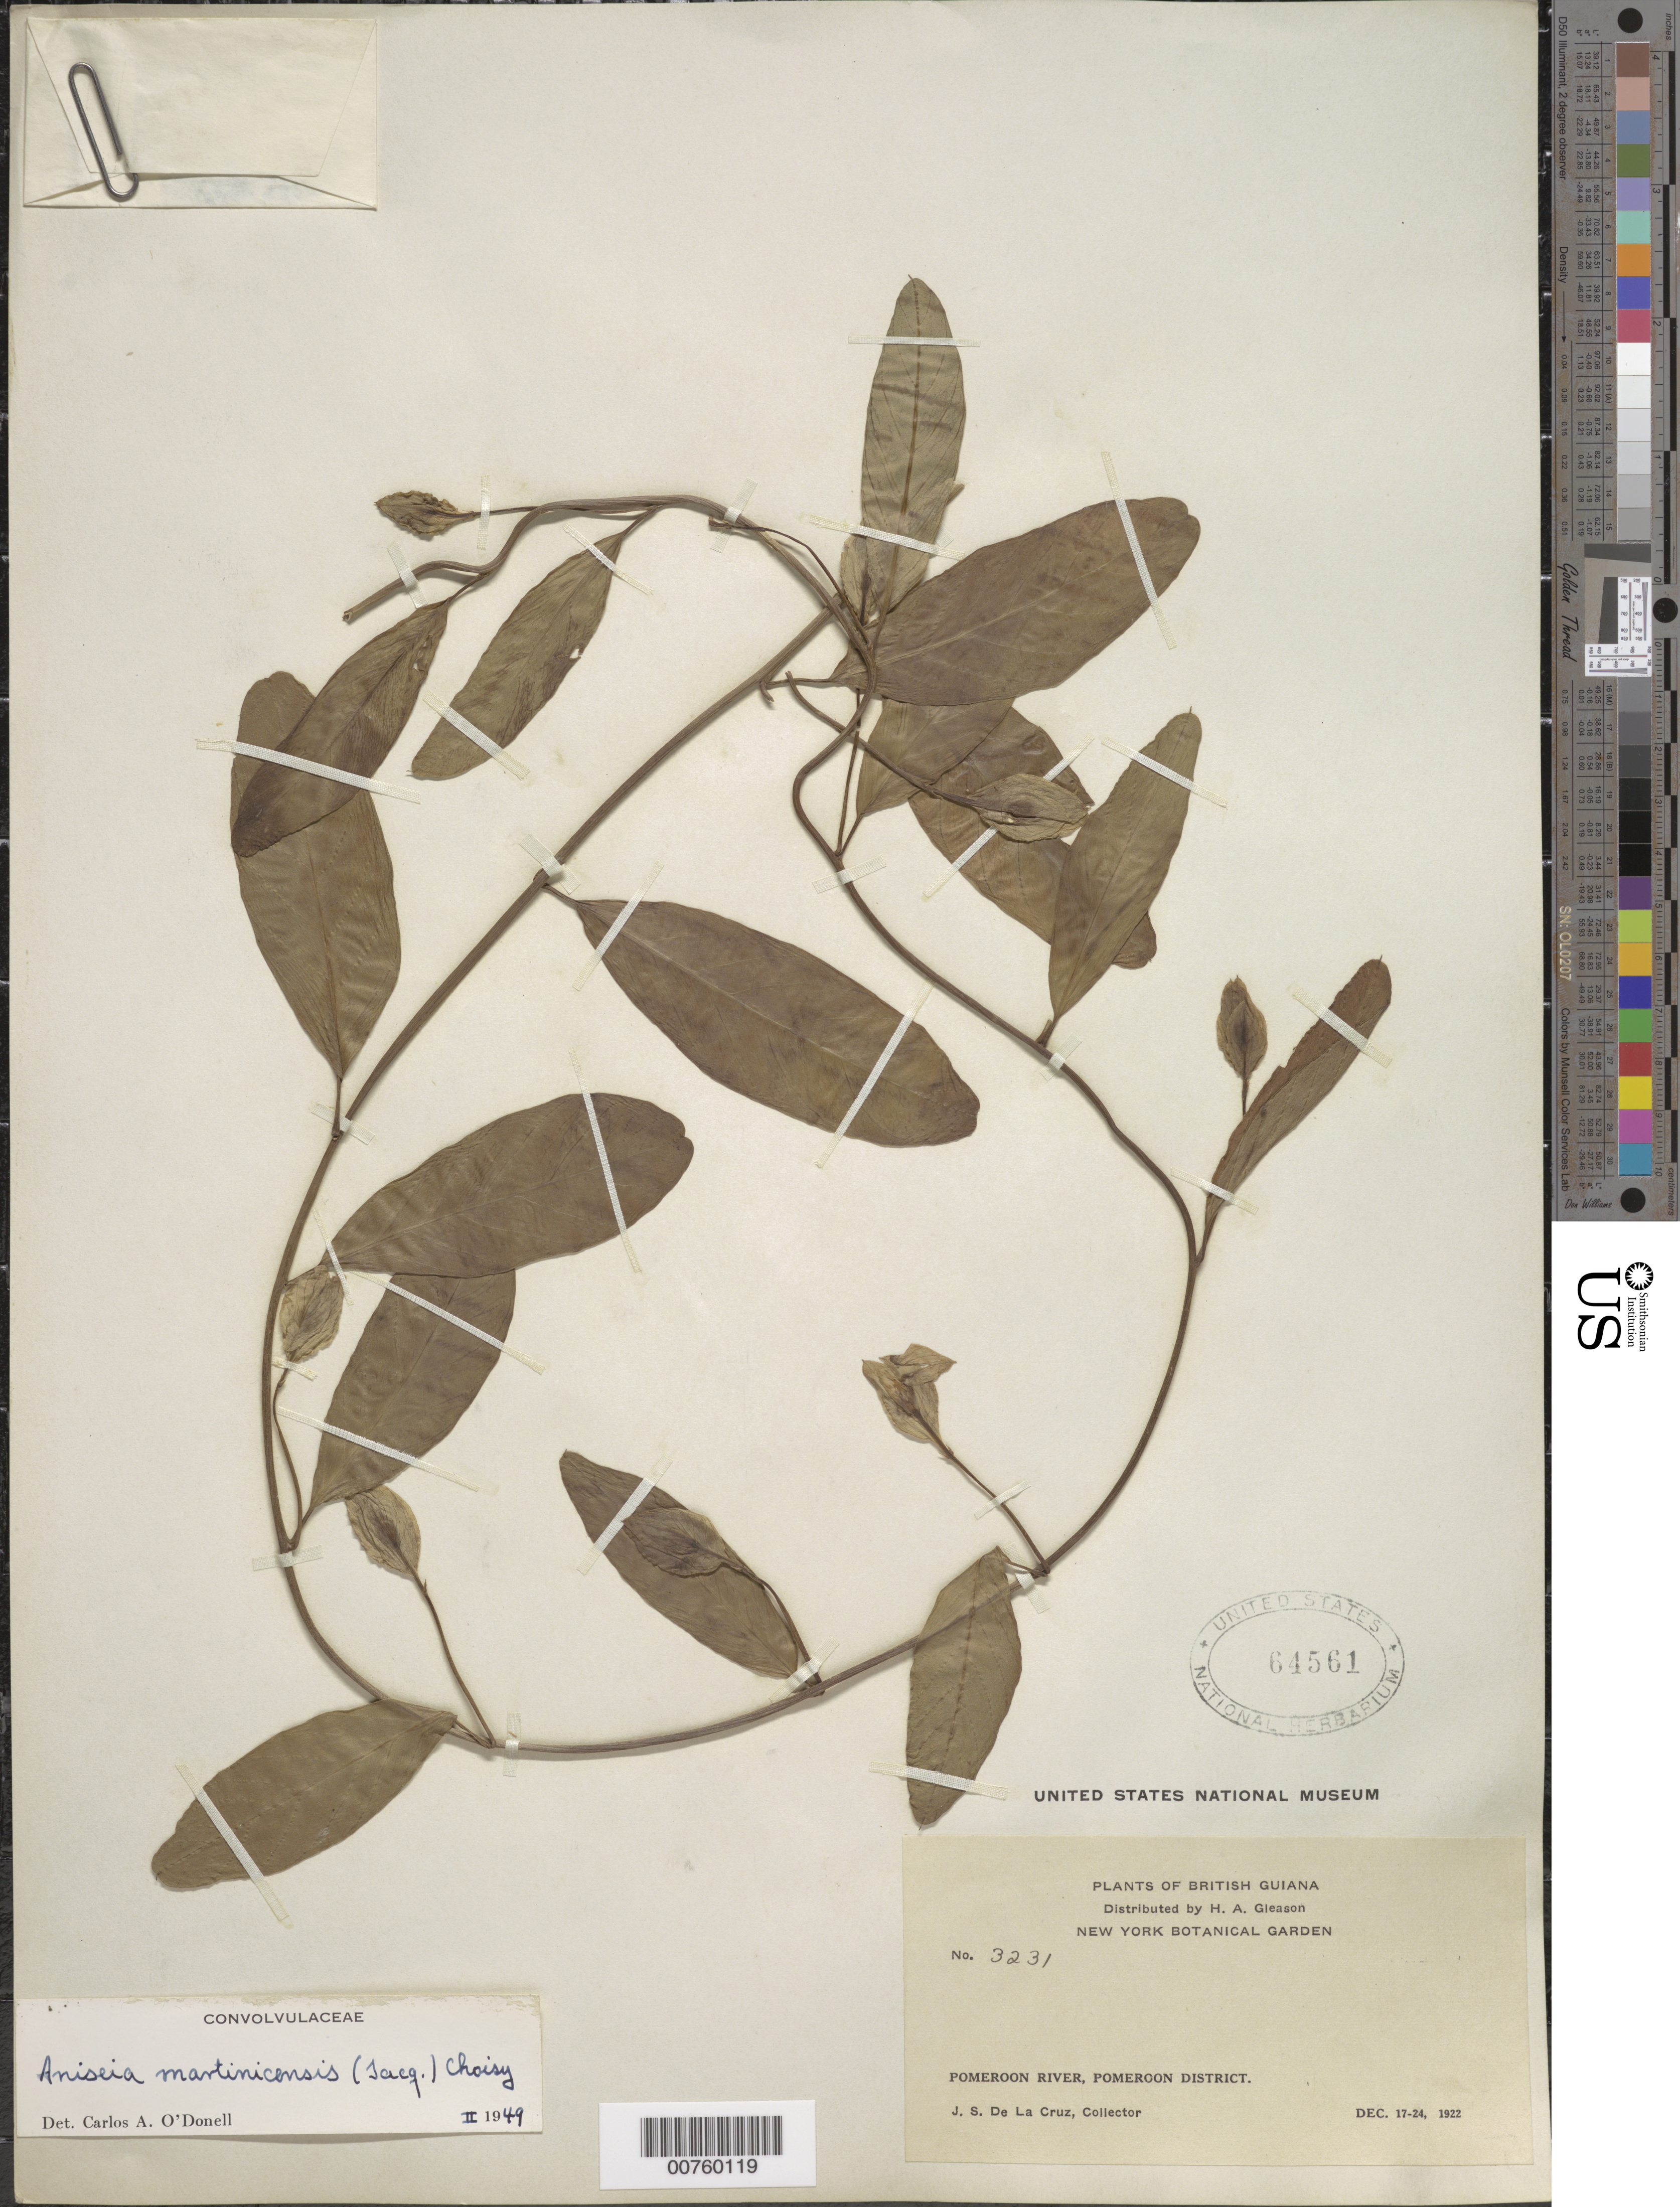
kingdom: Plantae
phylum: Tracheophyta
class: Magnoliopsida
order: Solanales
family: Convolvulaceae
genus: Aniseia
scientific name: Aniseia martinicensis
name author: (Jacq.) Choisy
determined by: O'Donell, C. A.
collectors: J. S. de la Cruz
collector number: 3231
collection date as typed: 17-Dec-22 to 24-Dec-22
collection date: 1922-12-17/1922-12-24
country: Guyana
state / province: Pomeroon-Supenaam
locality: Pomeroon R.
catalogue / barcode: US 64561